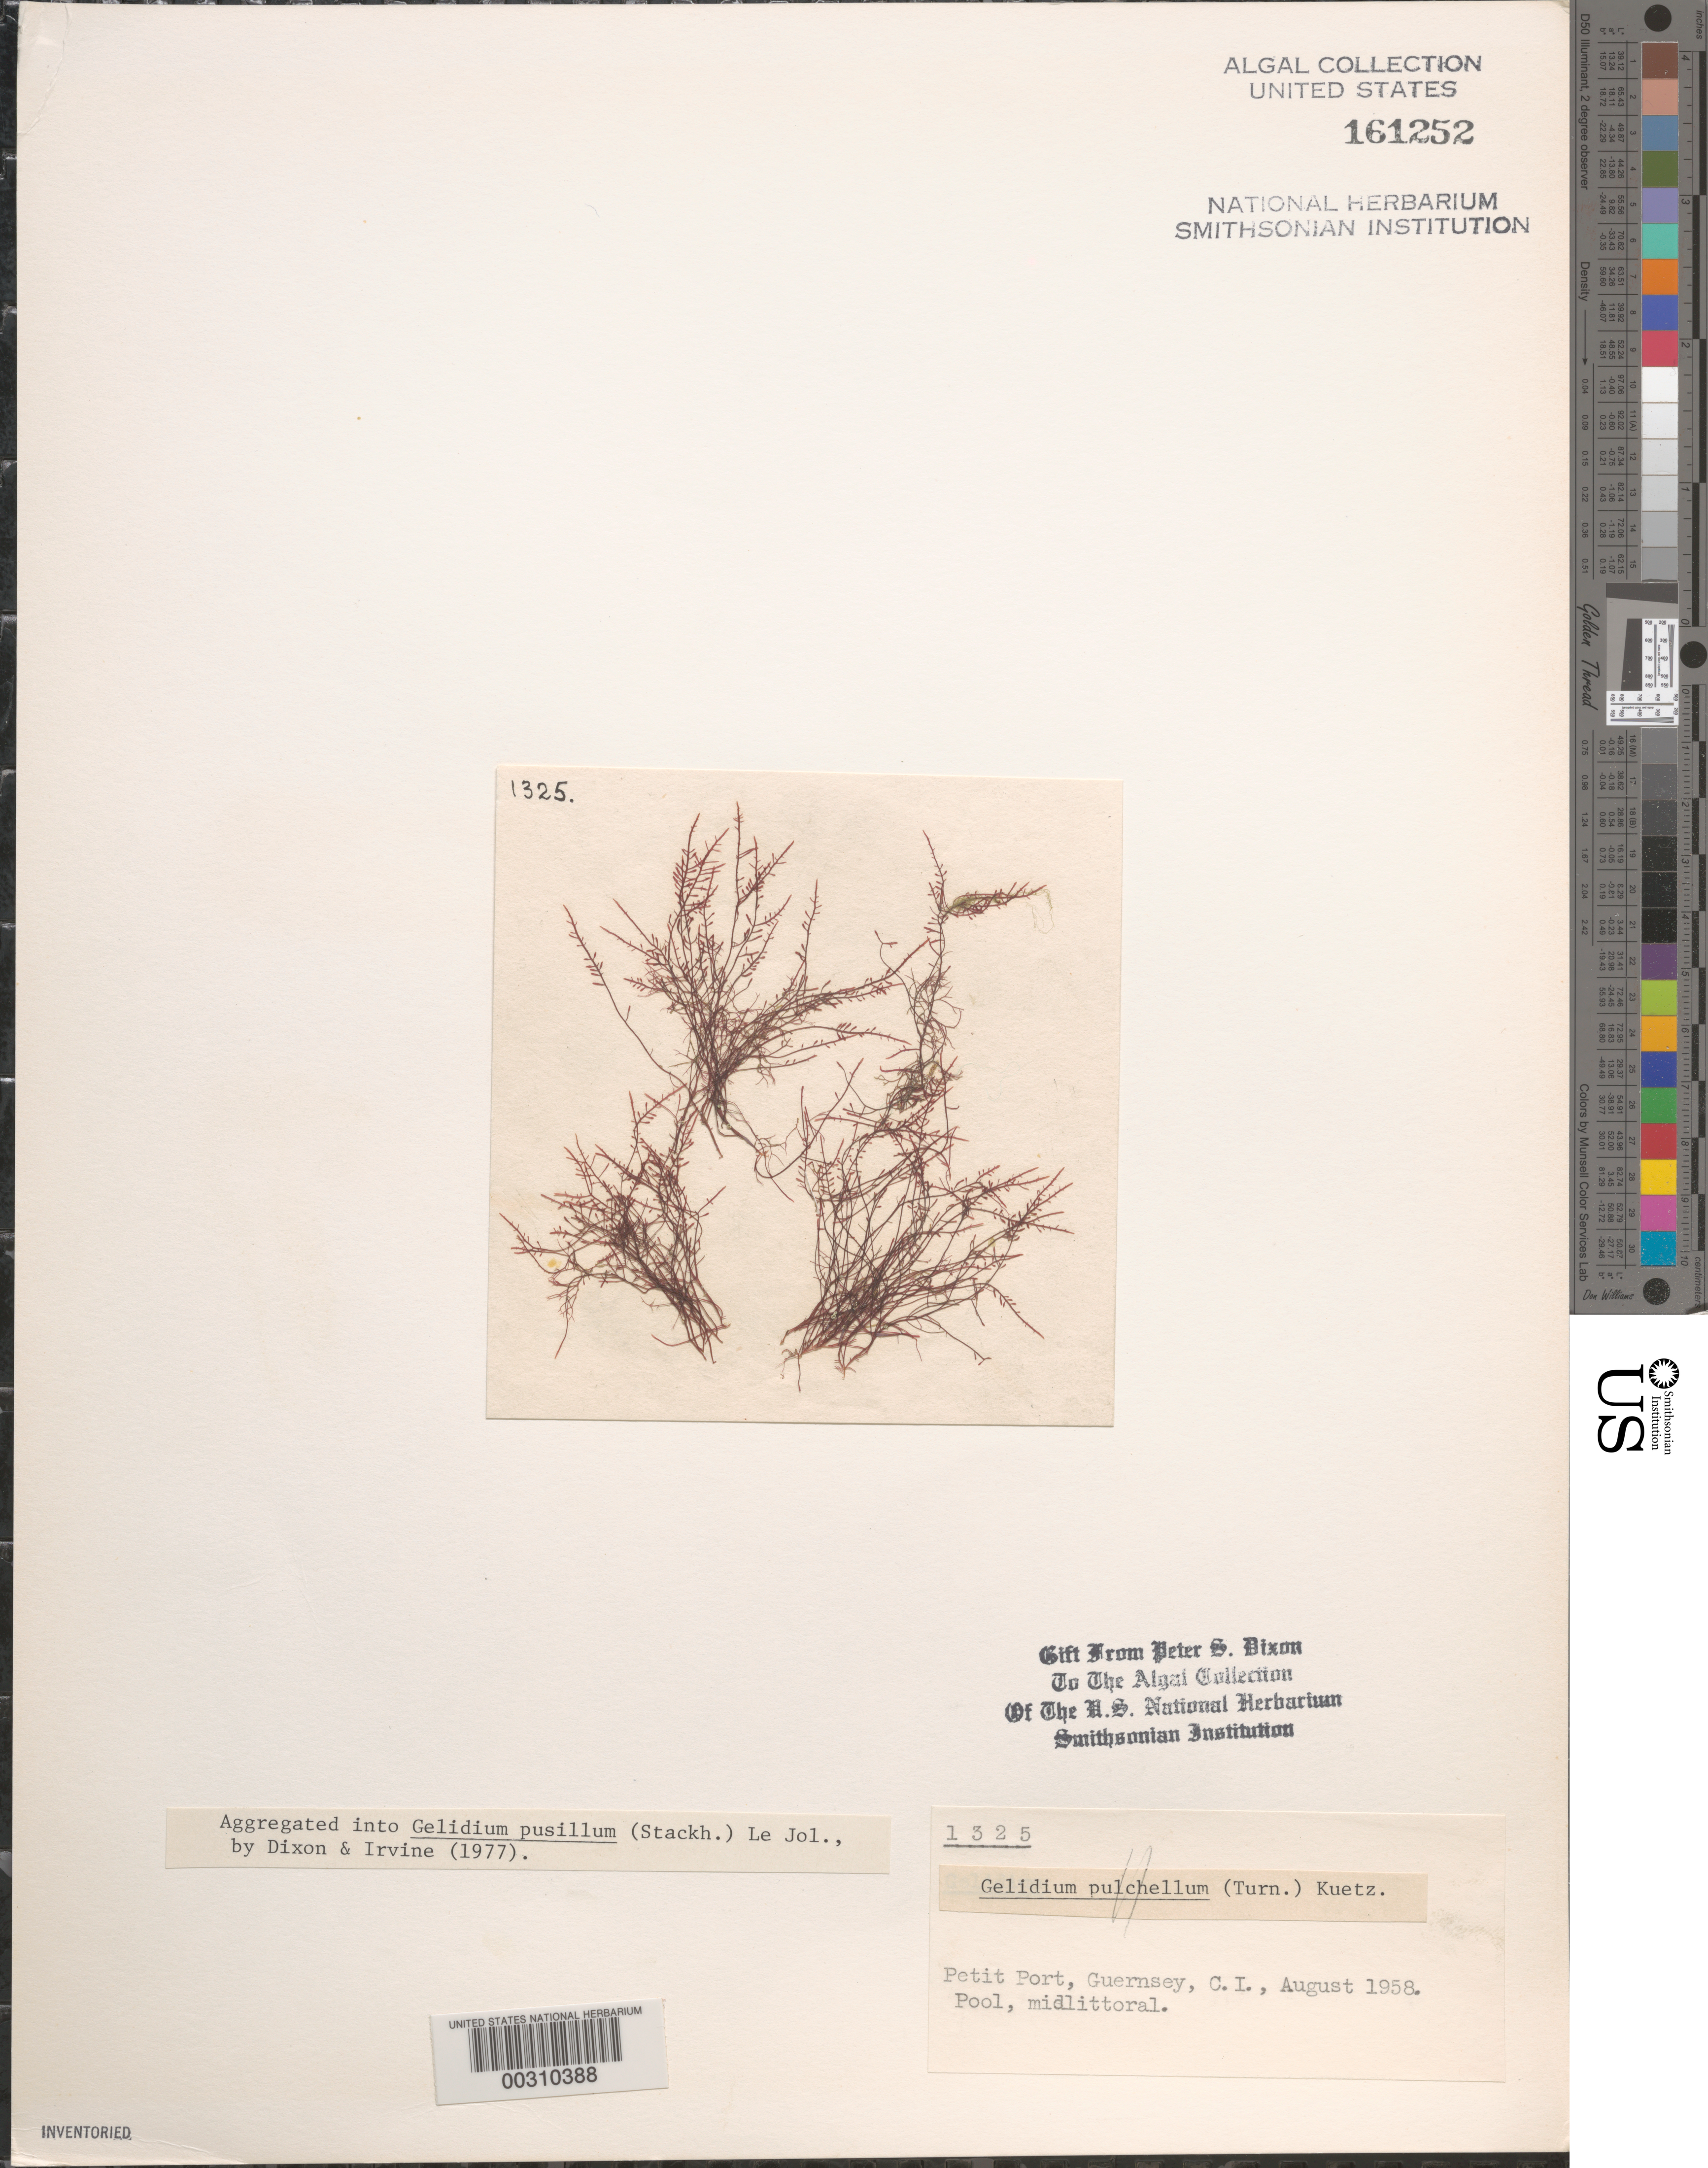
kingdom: Plantae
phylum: Rhodophyta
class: Florideophyceae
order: Gelidiales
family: Gelidiaceae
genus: Gelidium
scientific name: Gelidium pusillum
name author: (Stackh.) Le Jol.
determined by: Dixon, P. S.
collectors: P. S. Dixon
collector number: PSD 1325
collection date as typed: Aug 1958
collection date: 1958-08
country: United Kingdom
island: Guernsey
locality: Petit Port. Bailiwick of Guernsey.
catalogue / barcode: US 161252